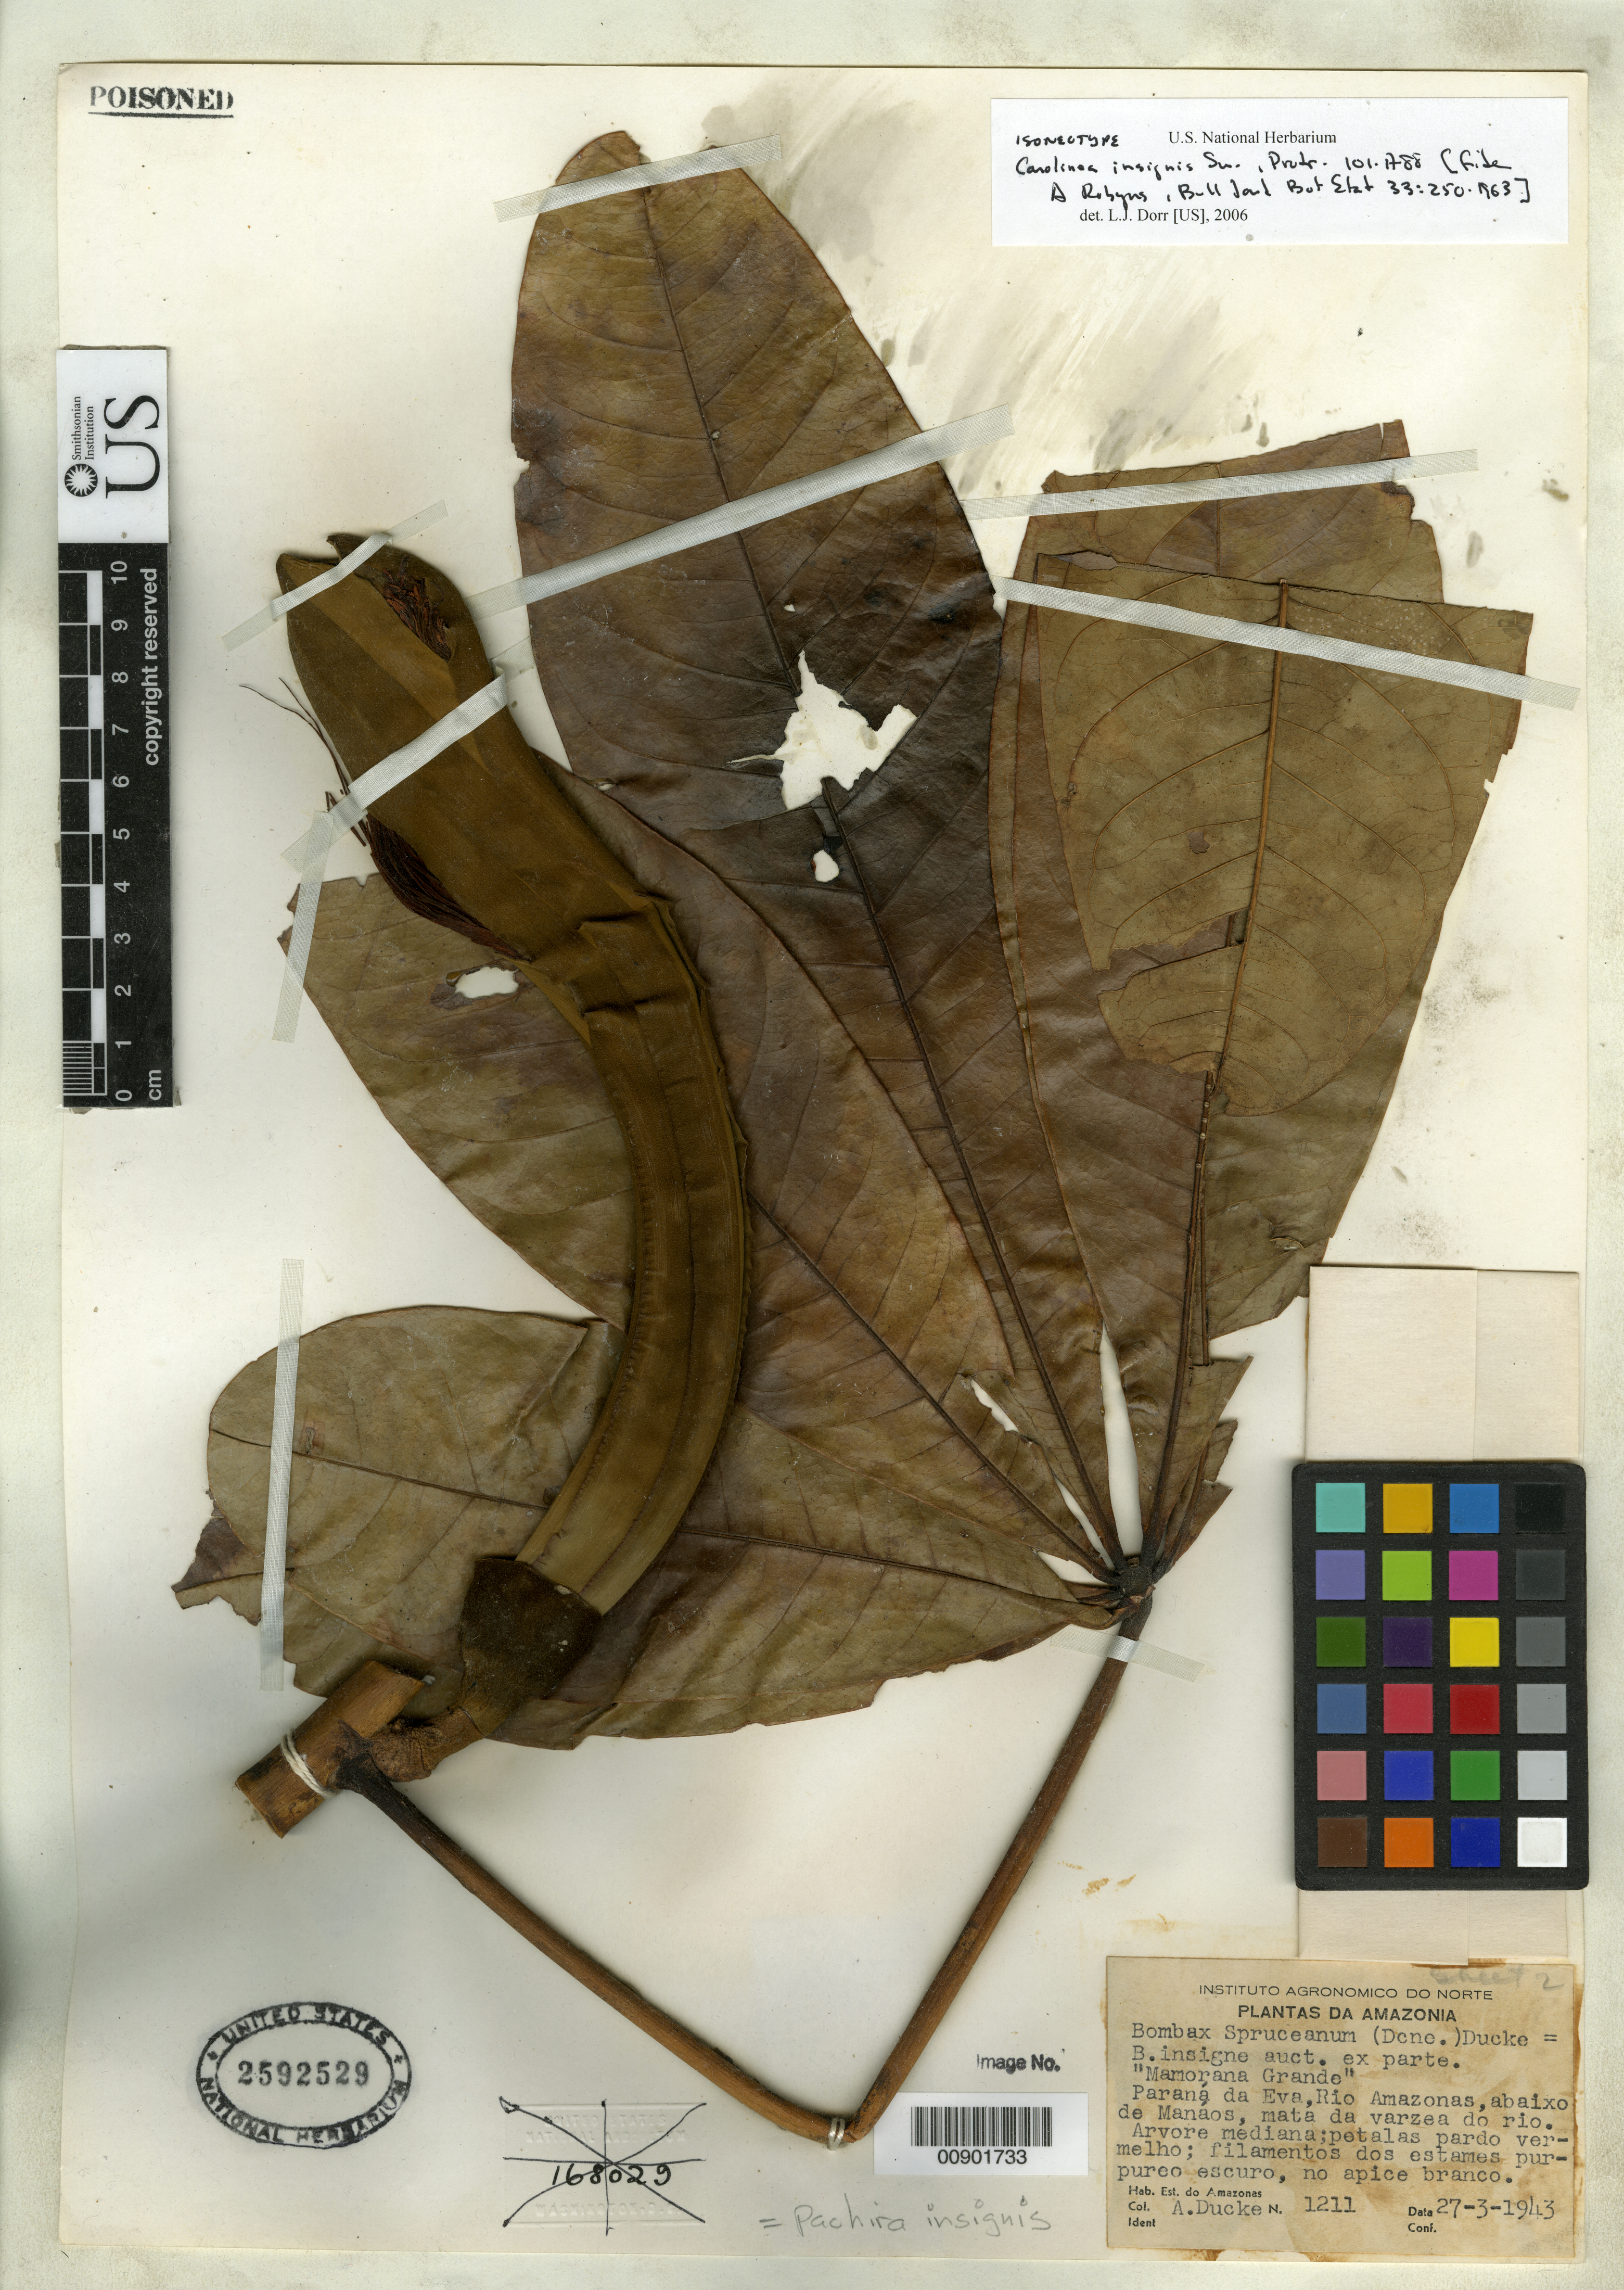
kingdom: Plantae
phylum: Tracheophyta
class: Magnoliopsida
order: Malvales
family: Malvaceae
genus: Carolinea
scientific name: Carolinea insignis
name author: Sw.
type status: Isoneotype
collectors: A. Ducke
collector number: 1211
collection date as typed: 27 Mar 1943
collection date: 1943-03-27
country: Brazil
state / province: Amazonas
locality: Paraná da Eva, Rio Amazonas, abaixo de Manáos.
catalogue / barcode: US 2592529